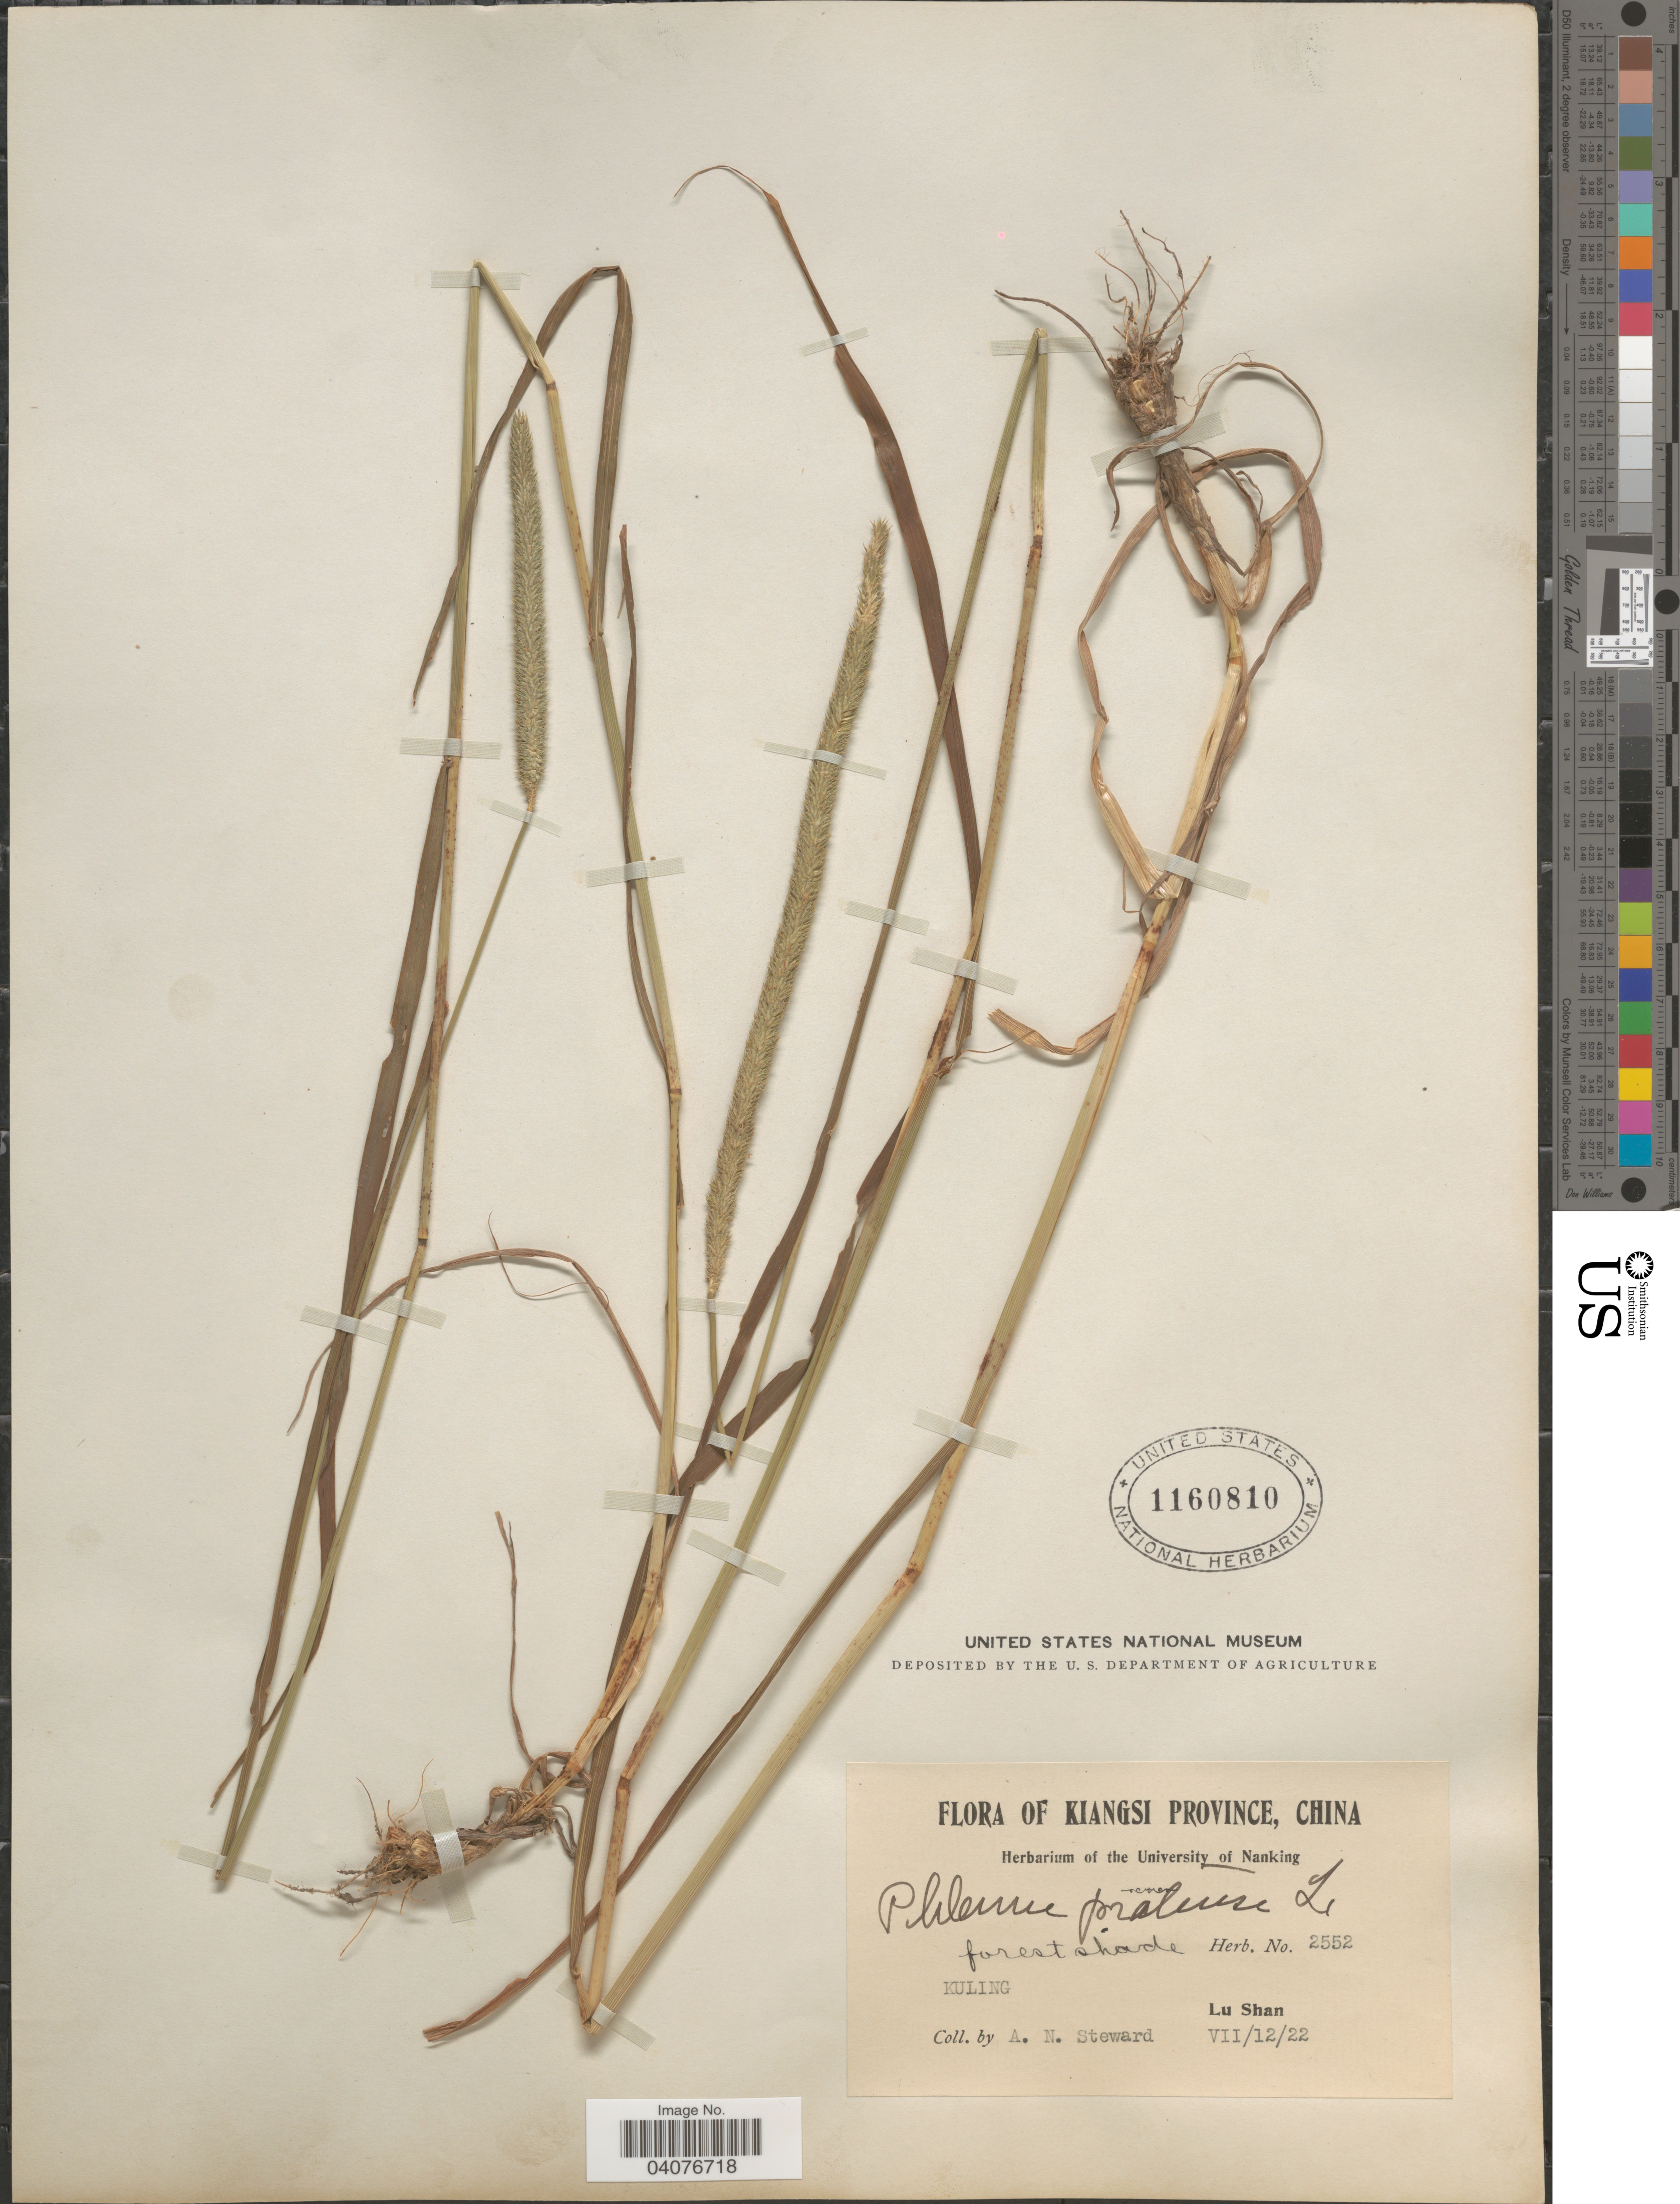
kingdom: Plantae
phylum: Tracheophyta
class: Liliopsida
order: Poales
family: Poaceae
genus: Phleum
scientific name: Phleum pratense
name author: L.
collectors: A. N. Steward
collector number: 2552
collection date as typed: Transcribed d/m/y: 12/7/22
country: China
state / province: Jiangxi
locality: Kiangsi Province. Kuling. Lu Shan.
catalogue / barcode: US 1160810